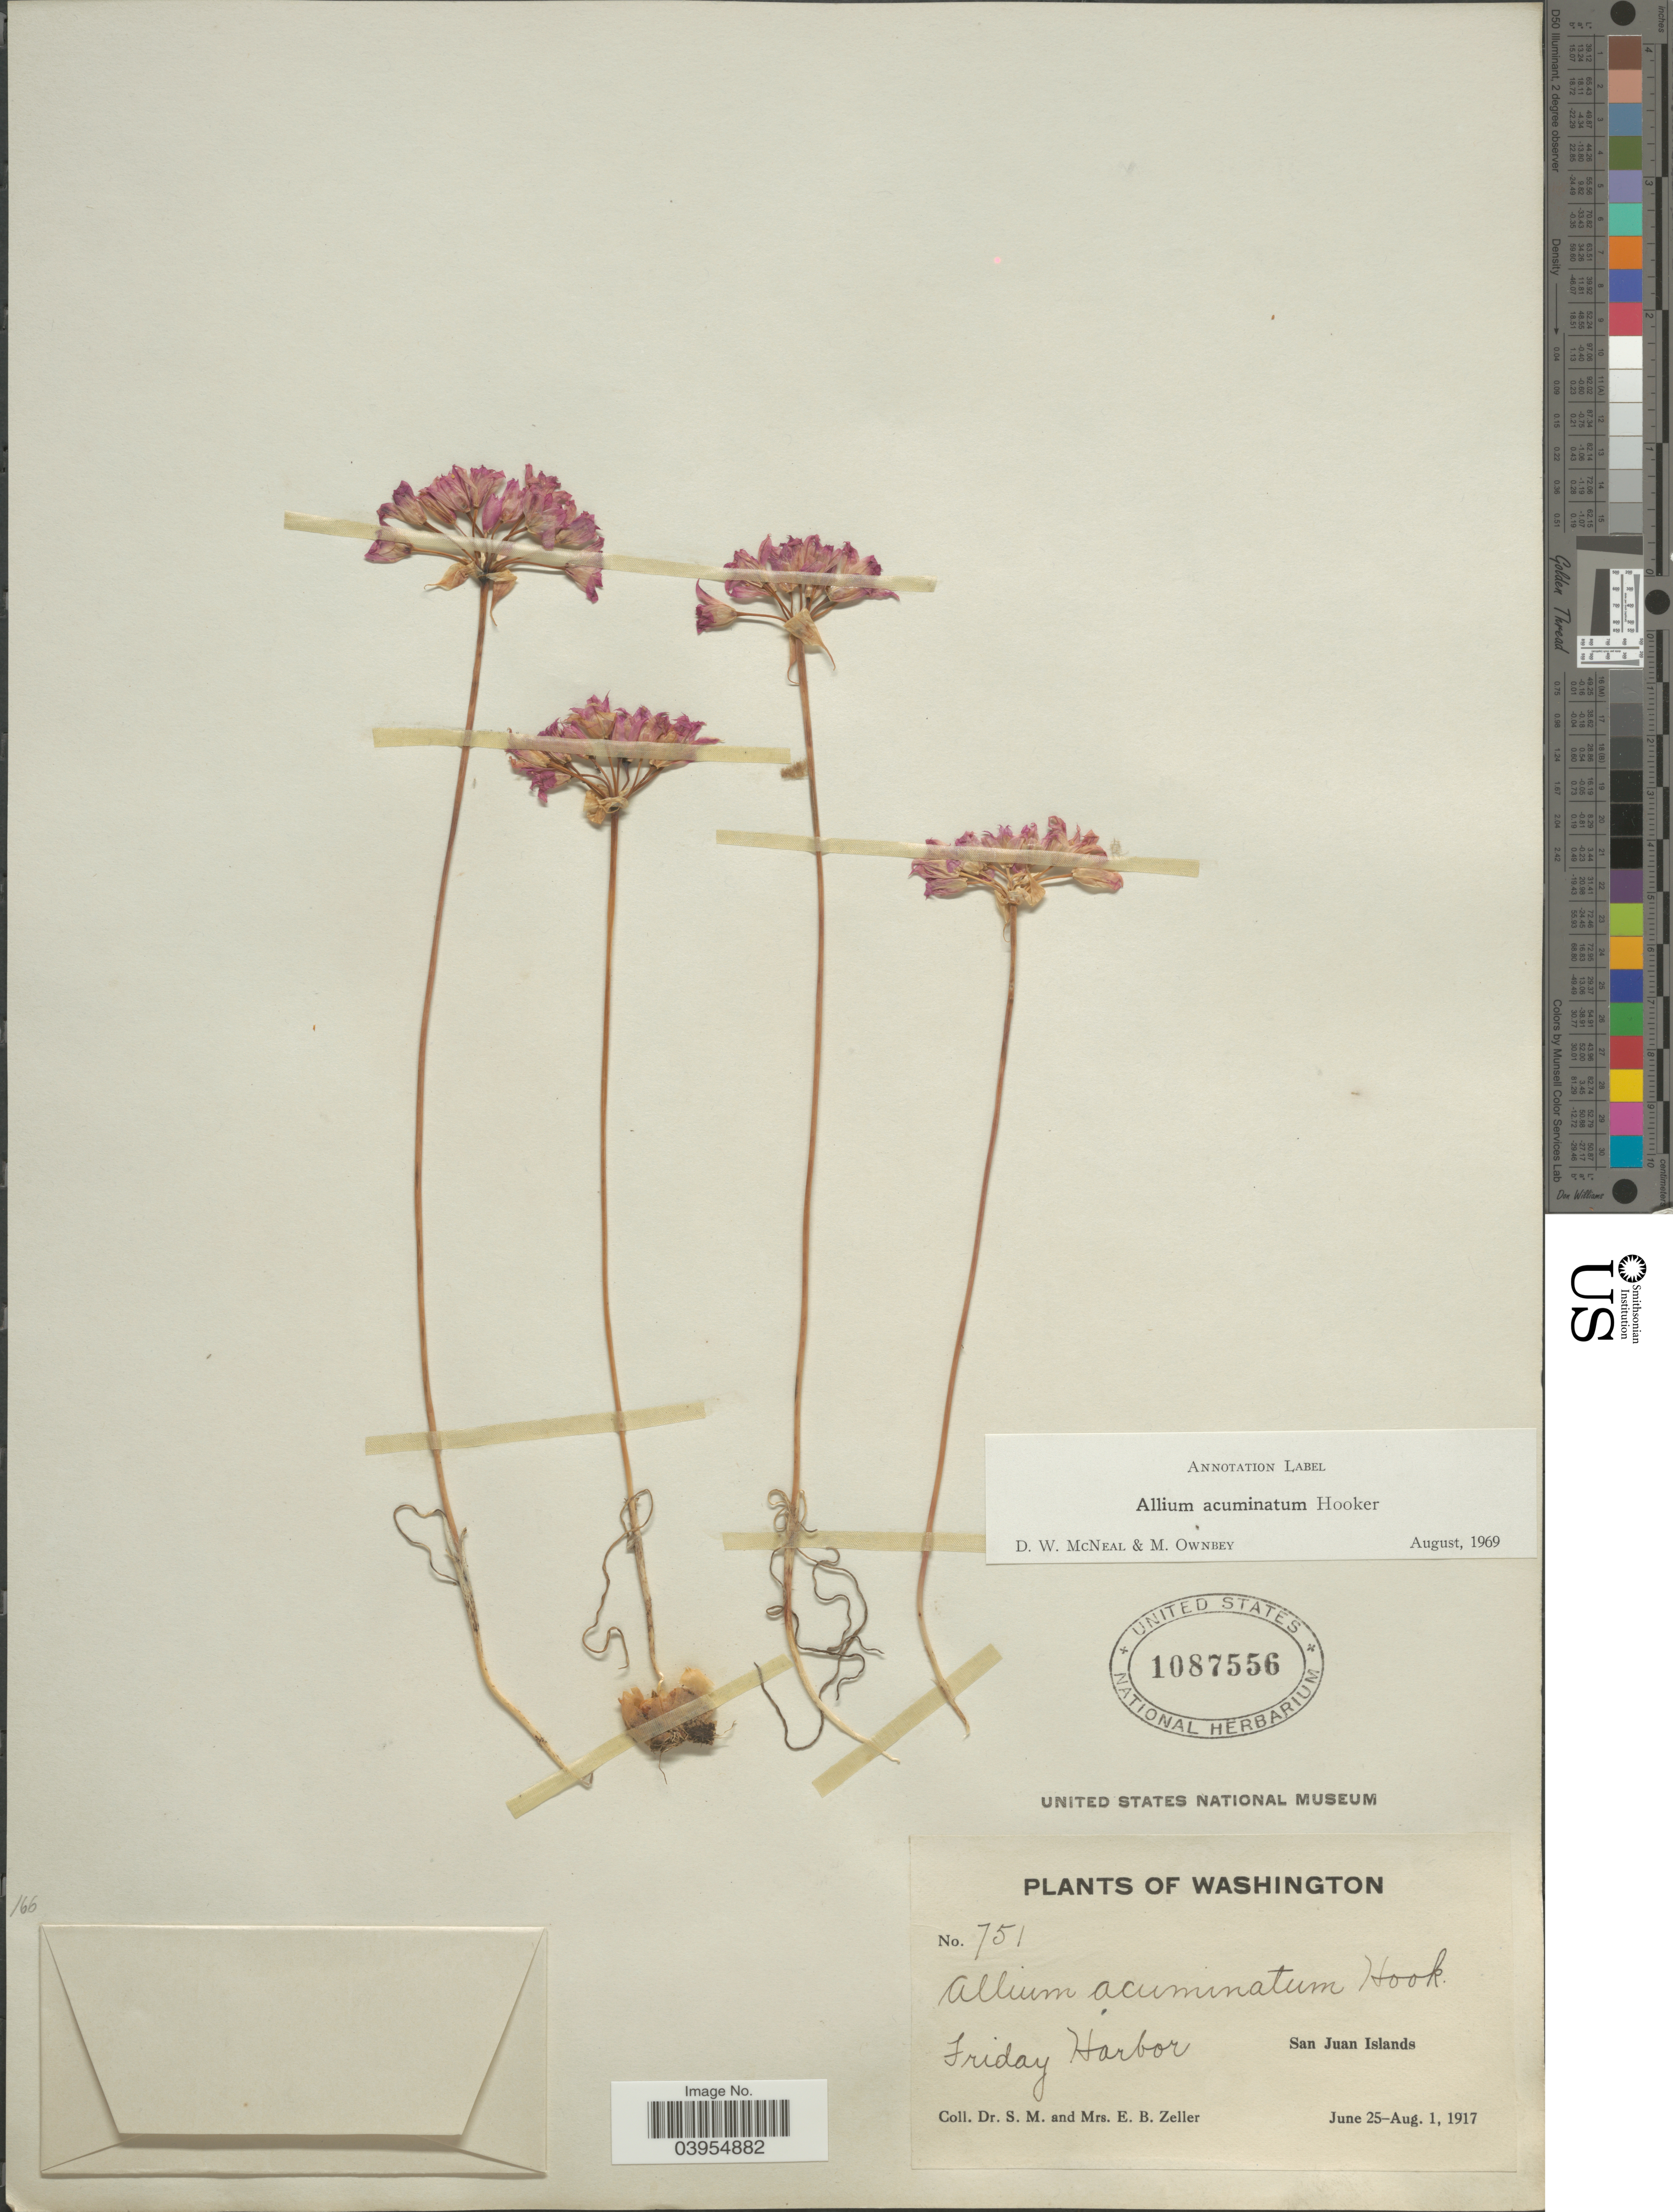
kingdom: Plantae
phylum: Tracheophyta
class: Liliopsida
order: Asparagales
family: Amaryllidaceae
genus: Allium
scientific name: Allium acuminatum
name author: Hook.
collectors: S. Zeller & E. Zeller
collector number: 751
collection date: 1917-06-25/1917-08-01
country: United States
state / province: Washington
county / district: San Juan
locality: Friday Harbor. San Juan Islands.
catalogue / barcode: US 1087556